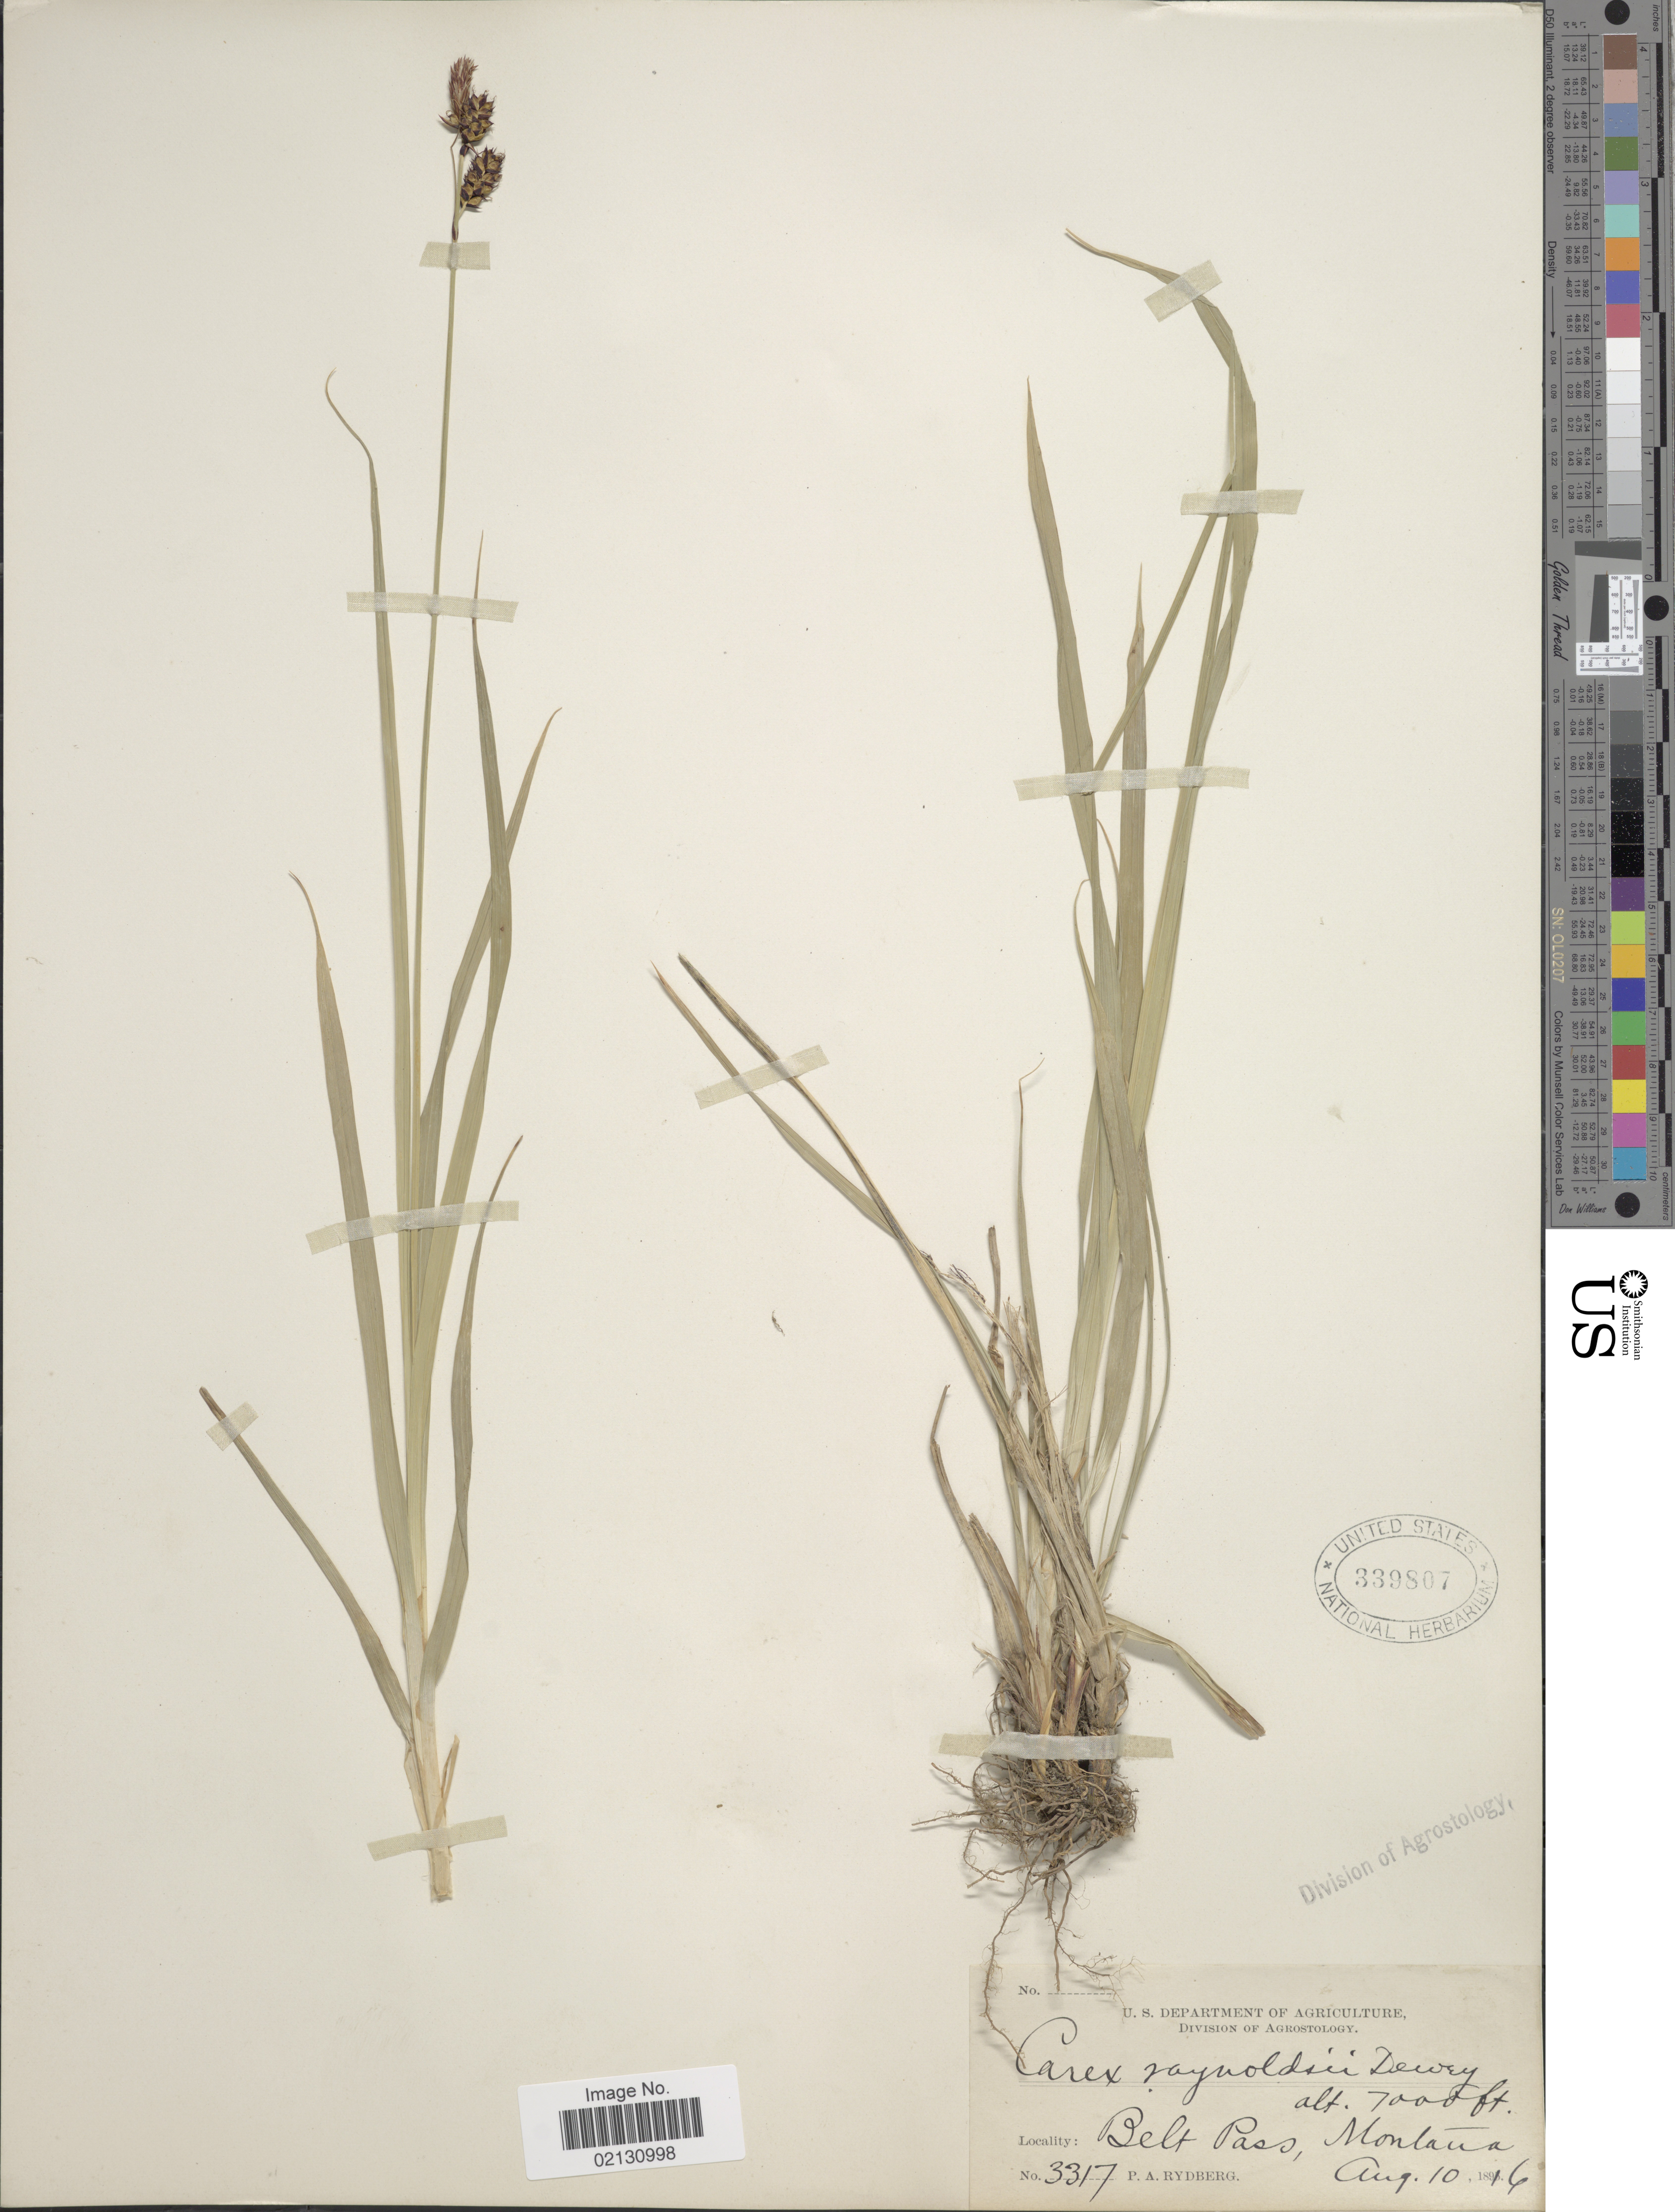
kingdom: Plantae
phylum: Tracheophyta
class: Liliopsida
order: Poales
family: Cyperaceae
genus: Carex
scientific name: Carex raynoldsii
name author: Dewey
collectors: P. A. Rydberg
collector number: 3317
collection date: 1896-08-10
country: United States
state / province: Montana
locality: Belt Pass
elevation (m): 2134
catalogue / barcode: US 339807